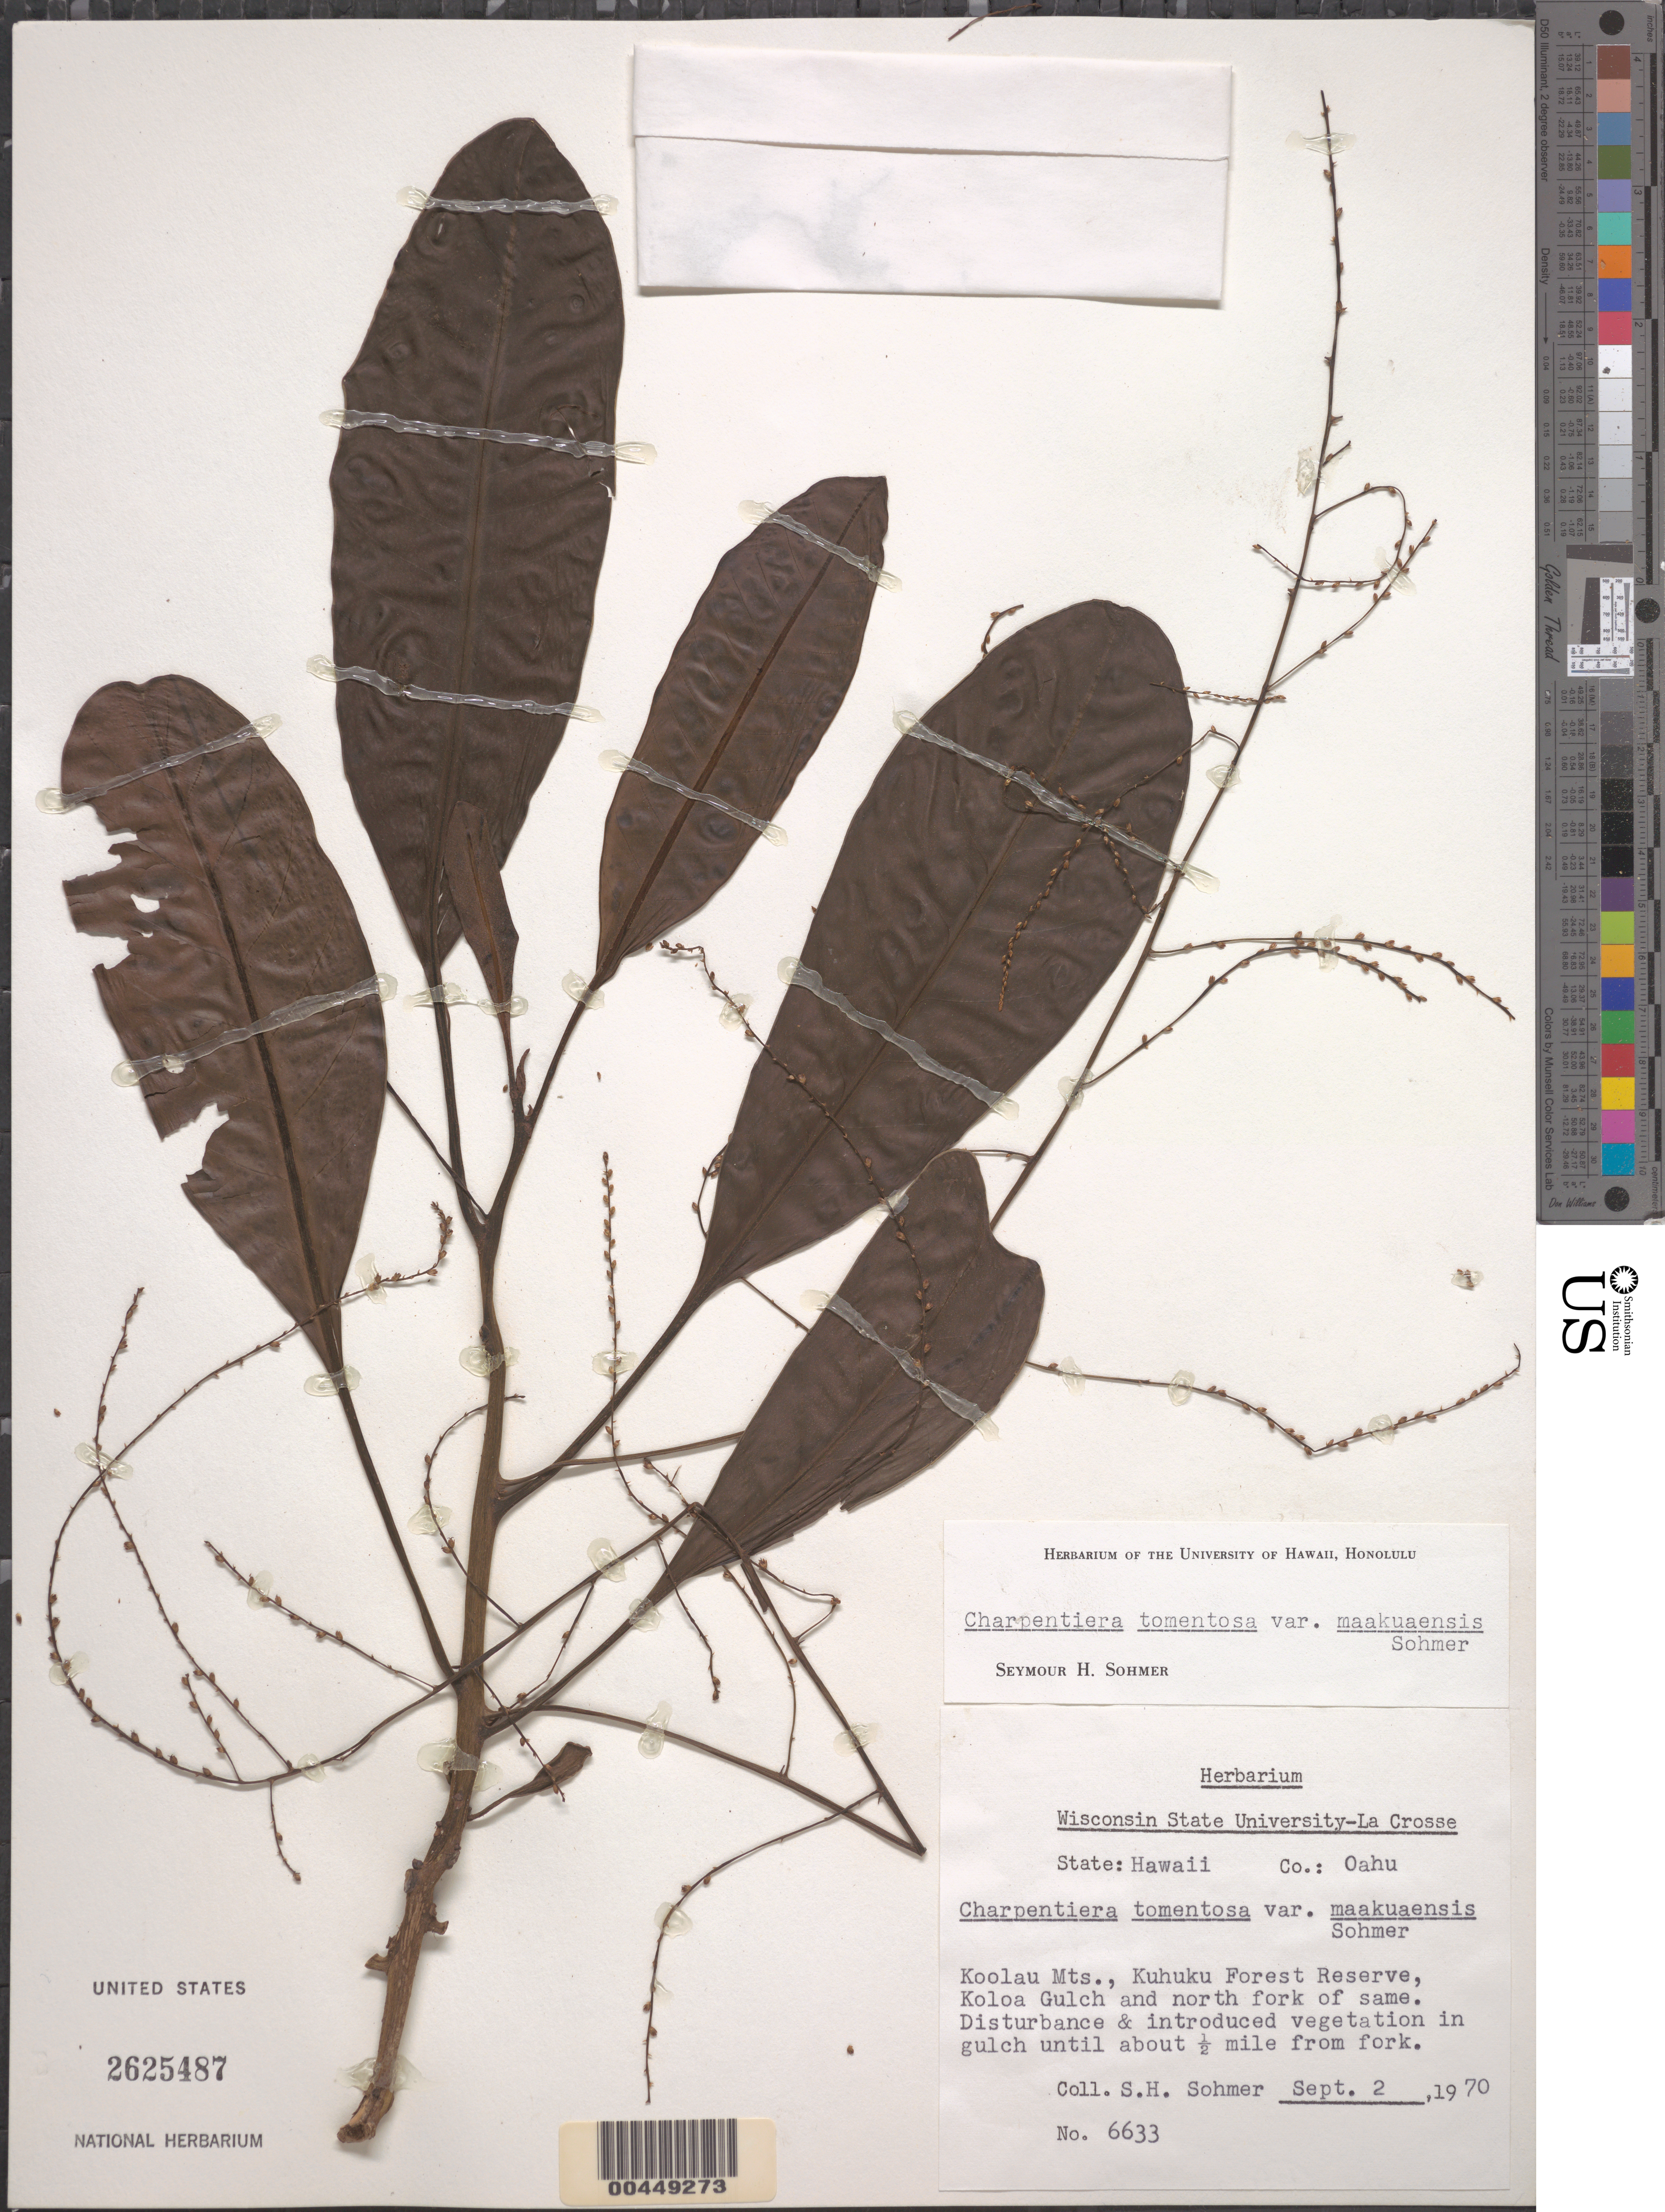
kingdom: Plantae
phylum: Tracheophyta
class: Magnoliopsida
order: Caryophyllales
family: Amaranthaceae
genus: Charpentiera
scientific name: Charpentiera tomentosa var. maakuaensis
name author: Sohmer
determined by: Sohmer, S. H.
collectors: S. H. Sohmer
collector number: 6633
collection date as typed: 2 Sep 1970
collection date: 1970-09-02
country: United States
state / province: Hawaii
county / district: Honolulu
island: Oahu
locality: Koolau Mts, Kuhuku For Res, Koloa Gulch & N fork of same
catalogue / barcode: US 2625487